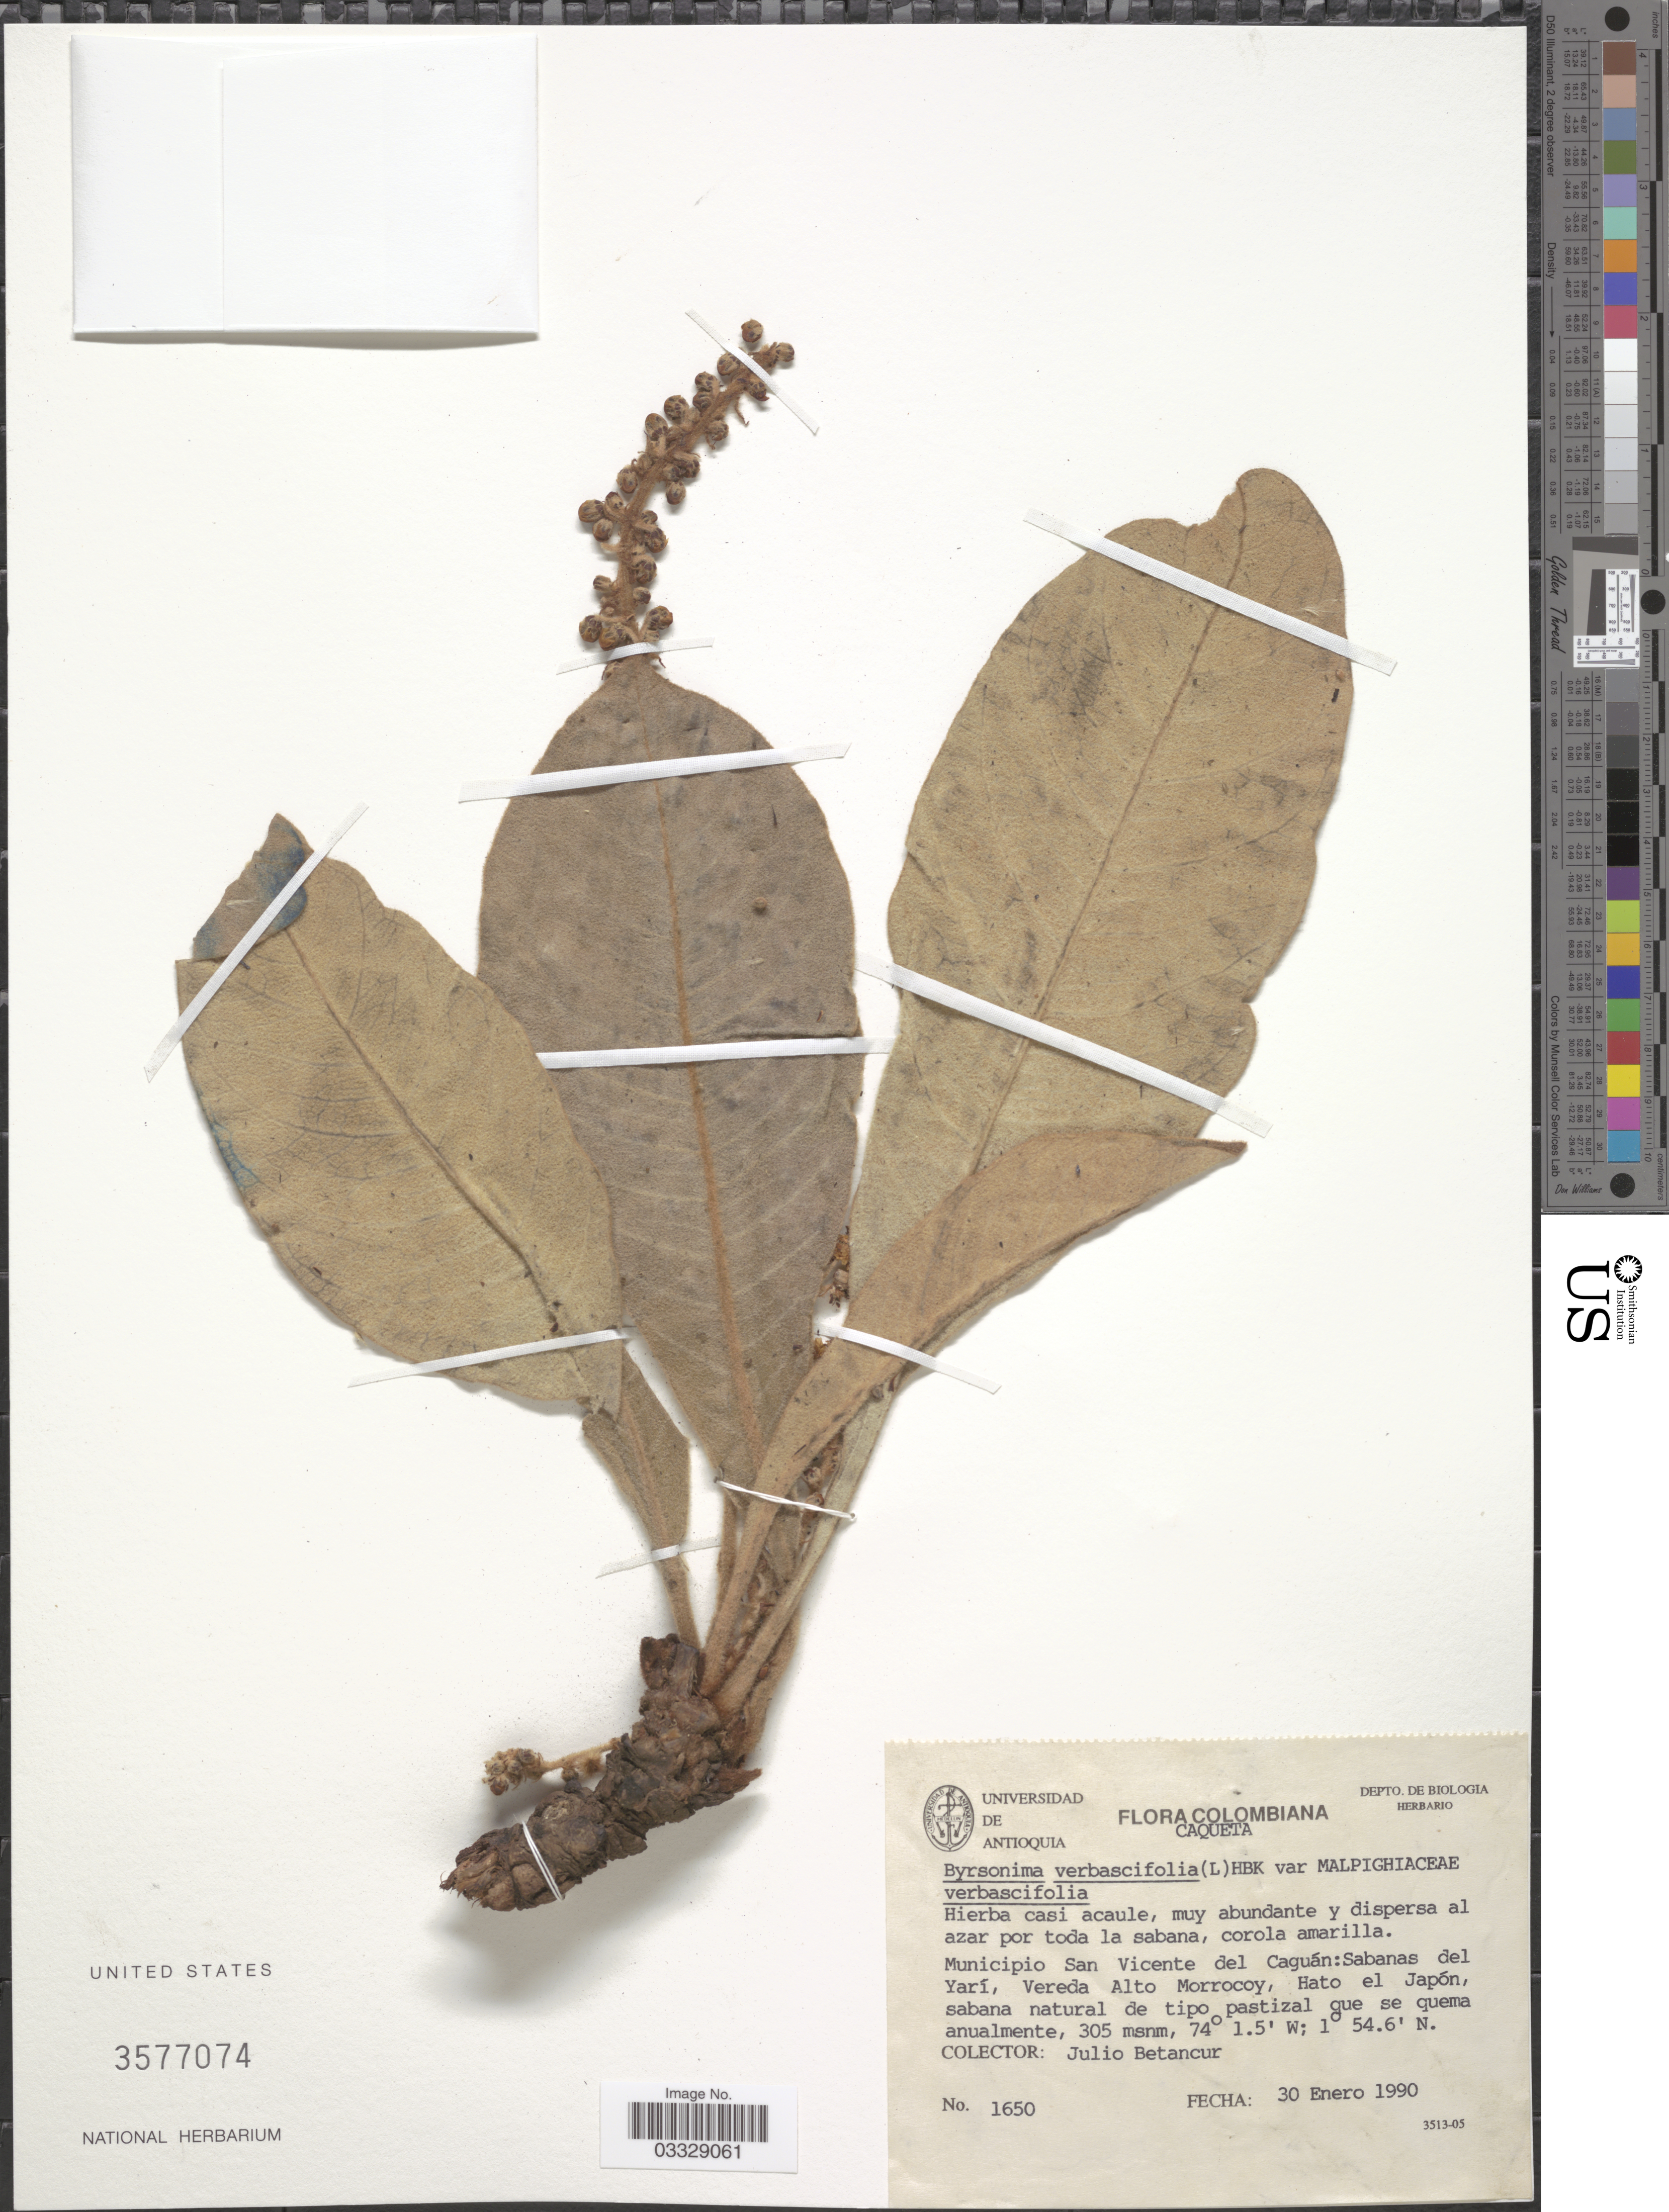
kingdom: Plantae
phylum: Tracheophyta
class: Magnoliopsida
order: Malpighiales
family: Malpighiaceae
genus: Byrsonima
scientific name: Byrsonima verbascifolia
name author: (L.) DC.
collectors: J. Betancur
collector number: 1650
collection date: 1990-01-30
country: Colombia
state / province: Caquetá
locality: Municipio San Vicente del Caguán: Sabanas del Yarí, Vereda Alto Morrocoy, Hato el Japón.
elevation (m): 305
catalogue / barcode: US 3577074